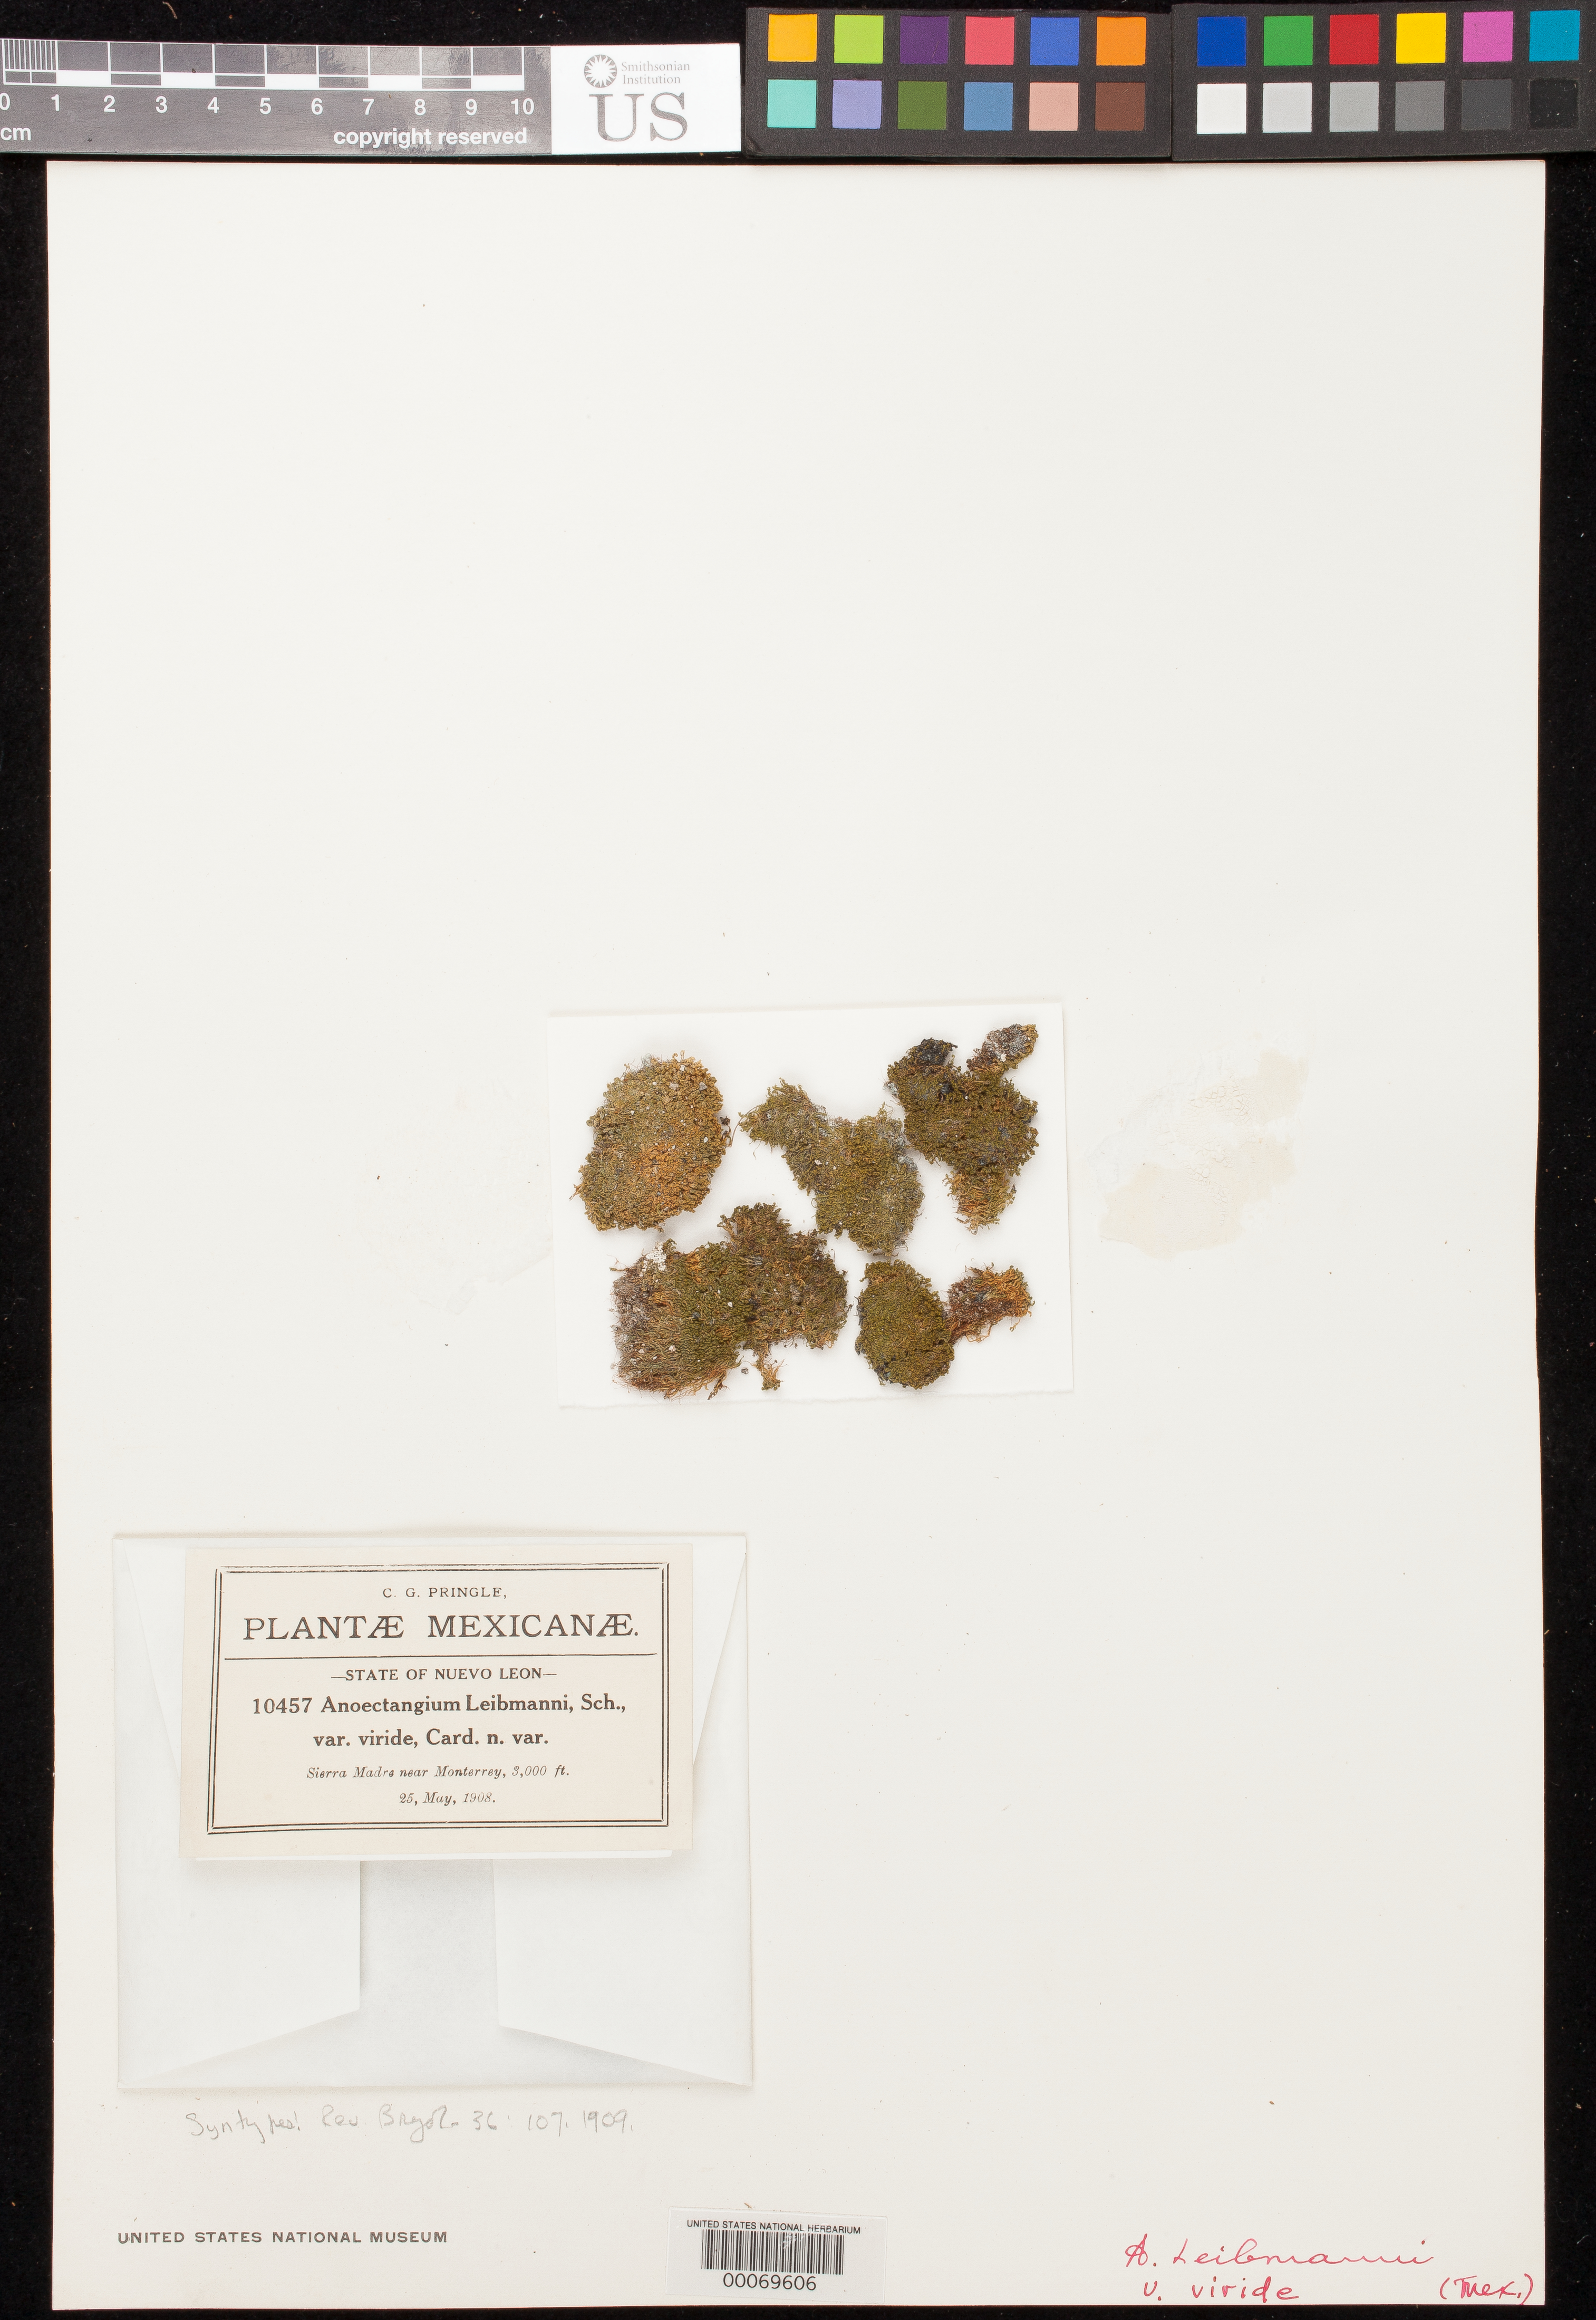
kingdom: Plantae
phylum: Bryophyta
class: Bryopsida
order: Pottiales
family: Pottiaceae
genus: Anoectangium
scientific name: Anoectangium liebmanni var. viride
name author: Cardot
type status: Syntype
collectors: C. G. Pringle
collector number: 10457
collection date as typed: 25 May 1908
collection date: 1908-05-25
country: Mexico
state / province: Nuevo León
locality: Sierra Madre, near Monterrey.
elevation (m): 914